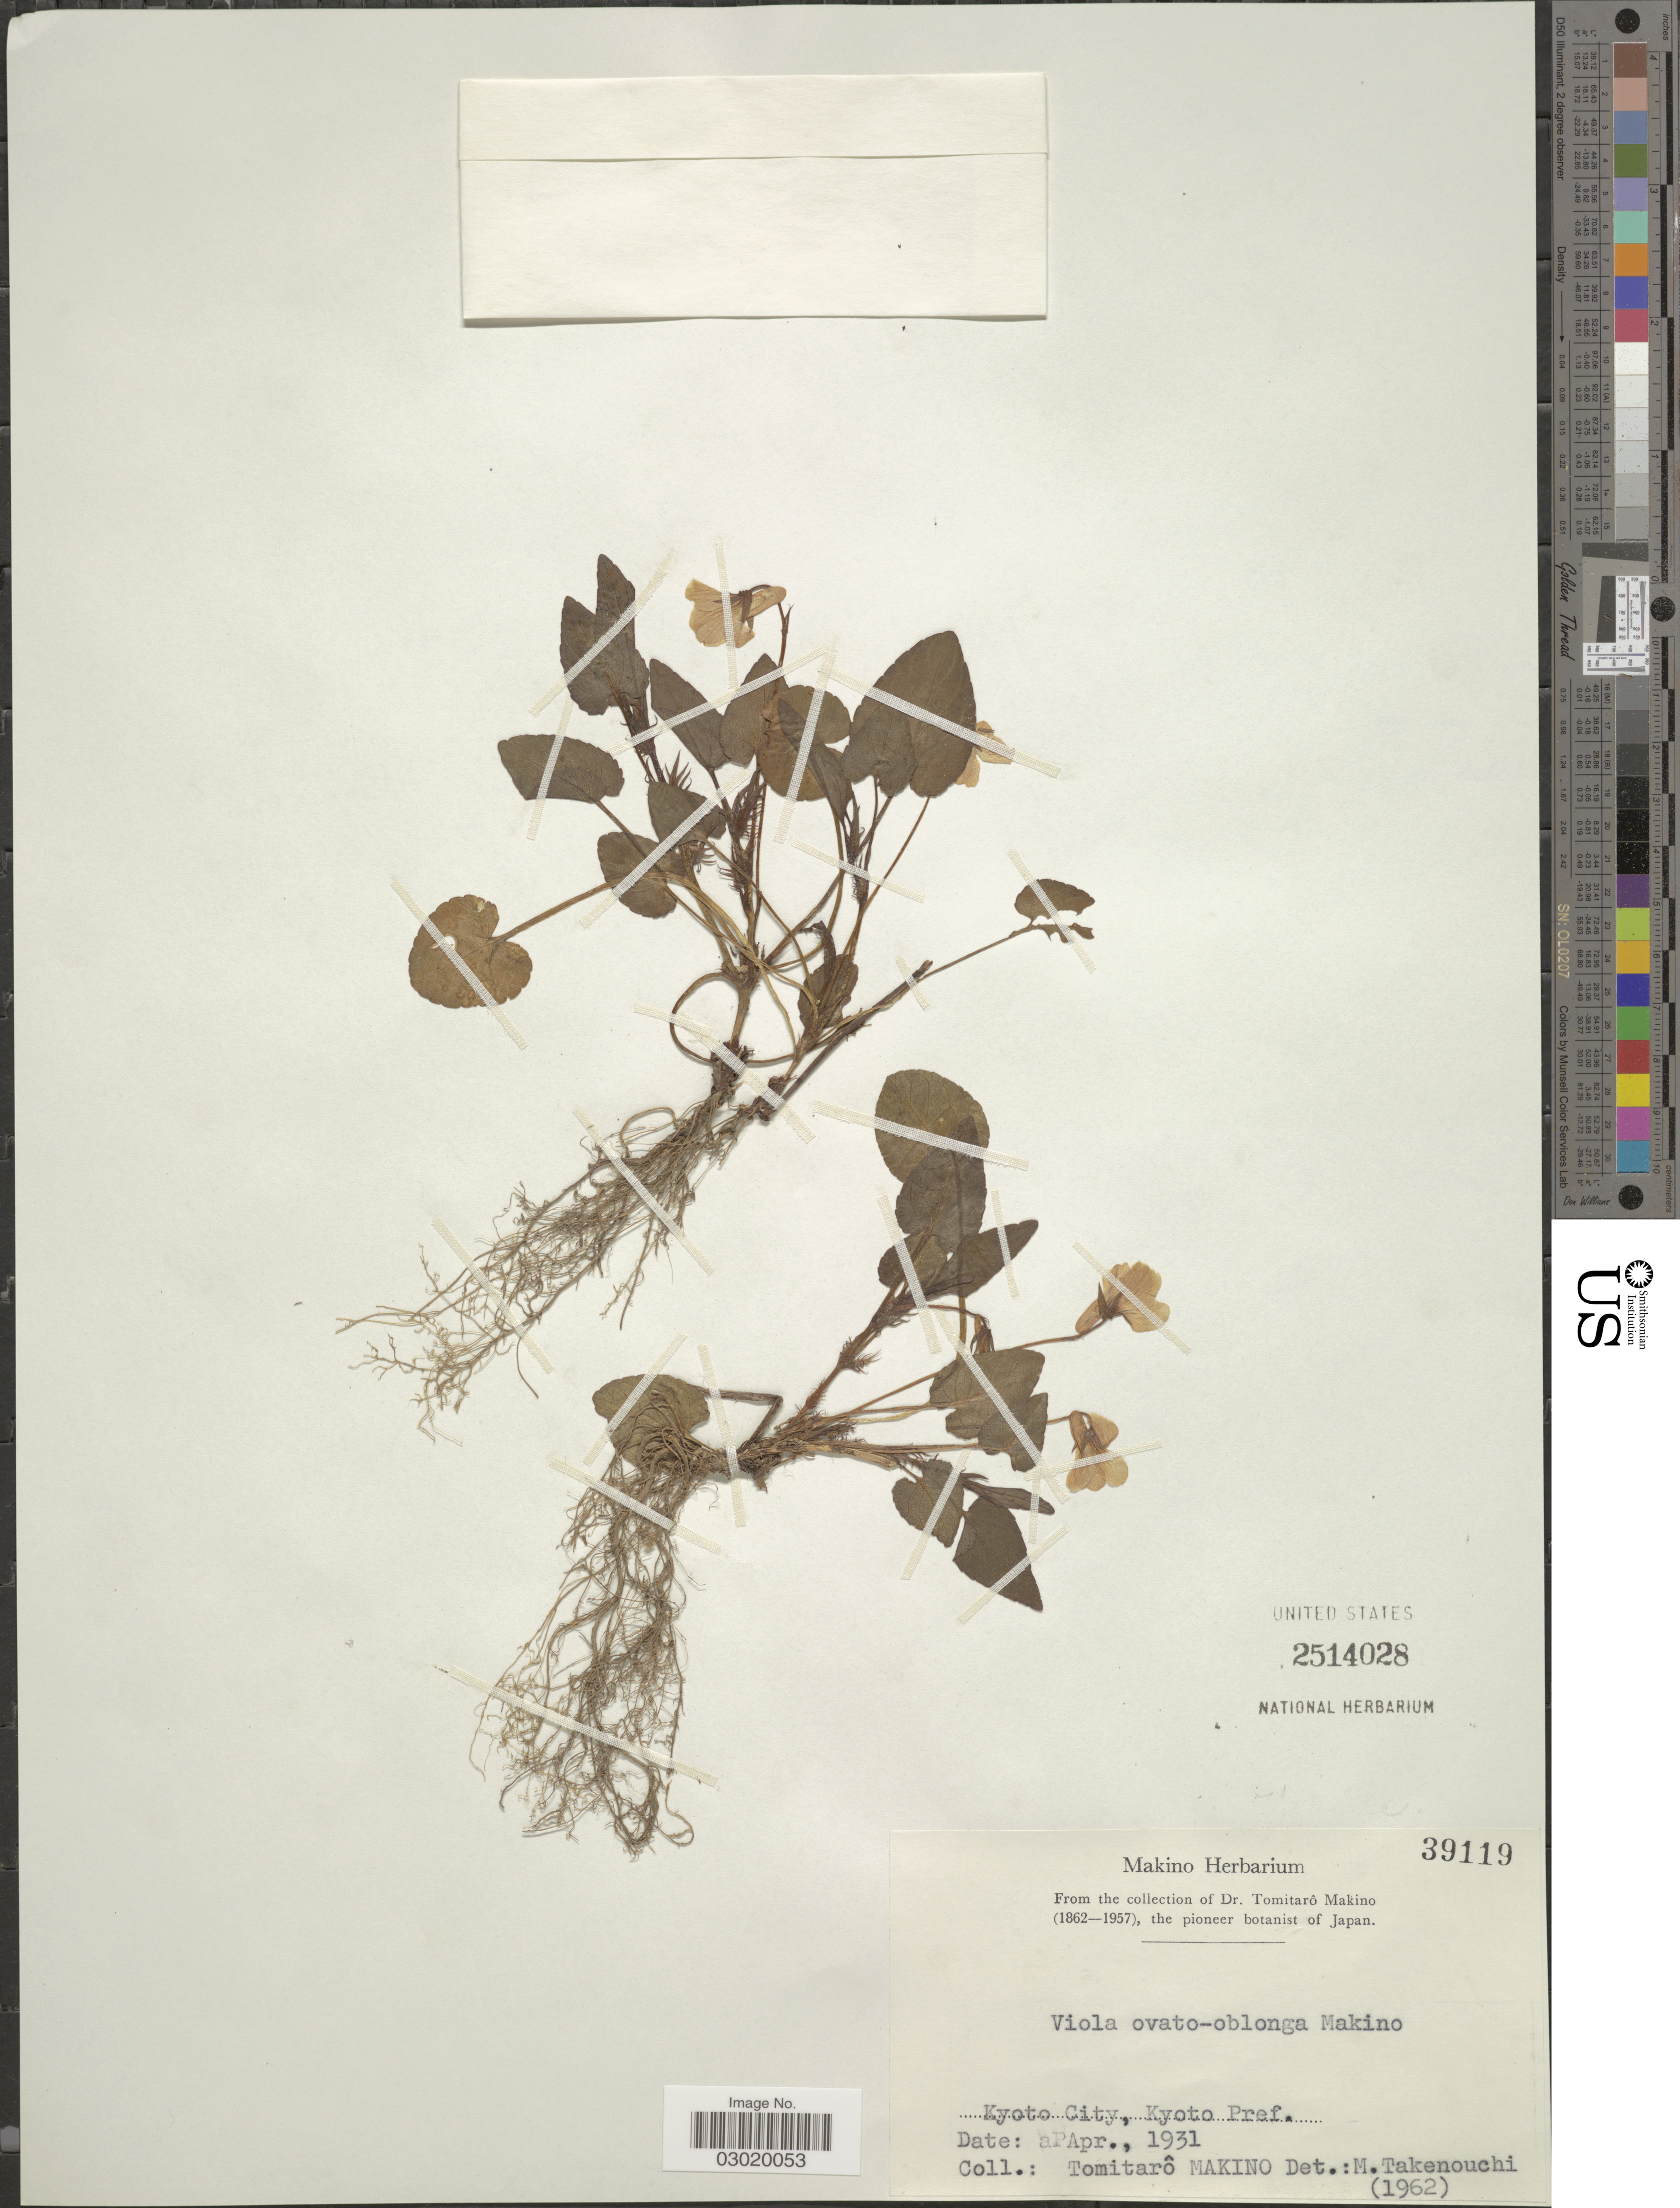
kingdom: Plantae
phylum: Tracheophyta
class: Magnoliopsida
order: Malpighiales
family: Violaceae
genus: Viola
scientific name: Viola ovato-oblonga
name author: Makino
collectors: T. Makino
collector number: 39119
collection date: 1931-04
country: Japan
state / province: Kyoto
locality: Kyoto City, Kyoto Pref.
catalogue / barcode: US 2514028